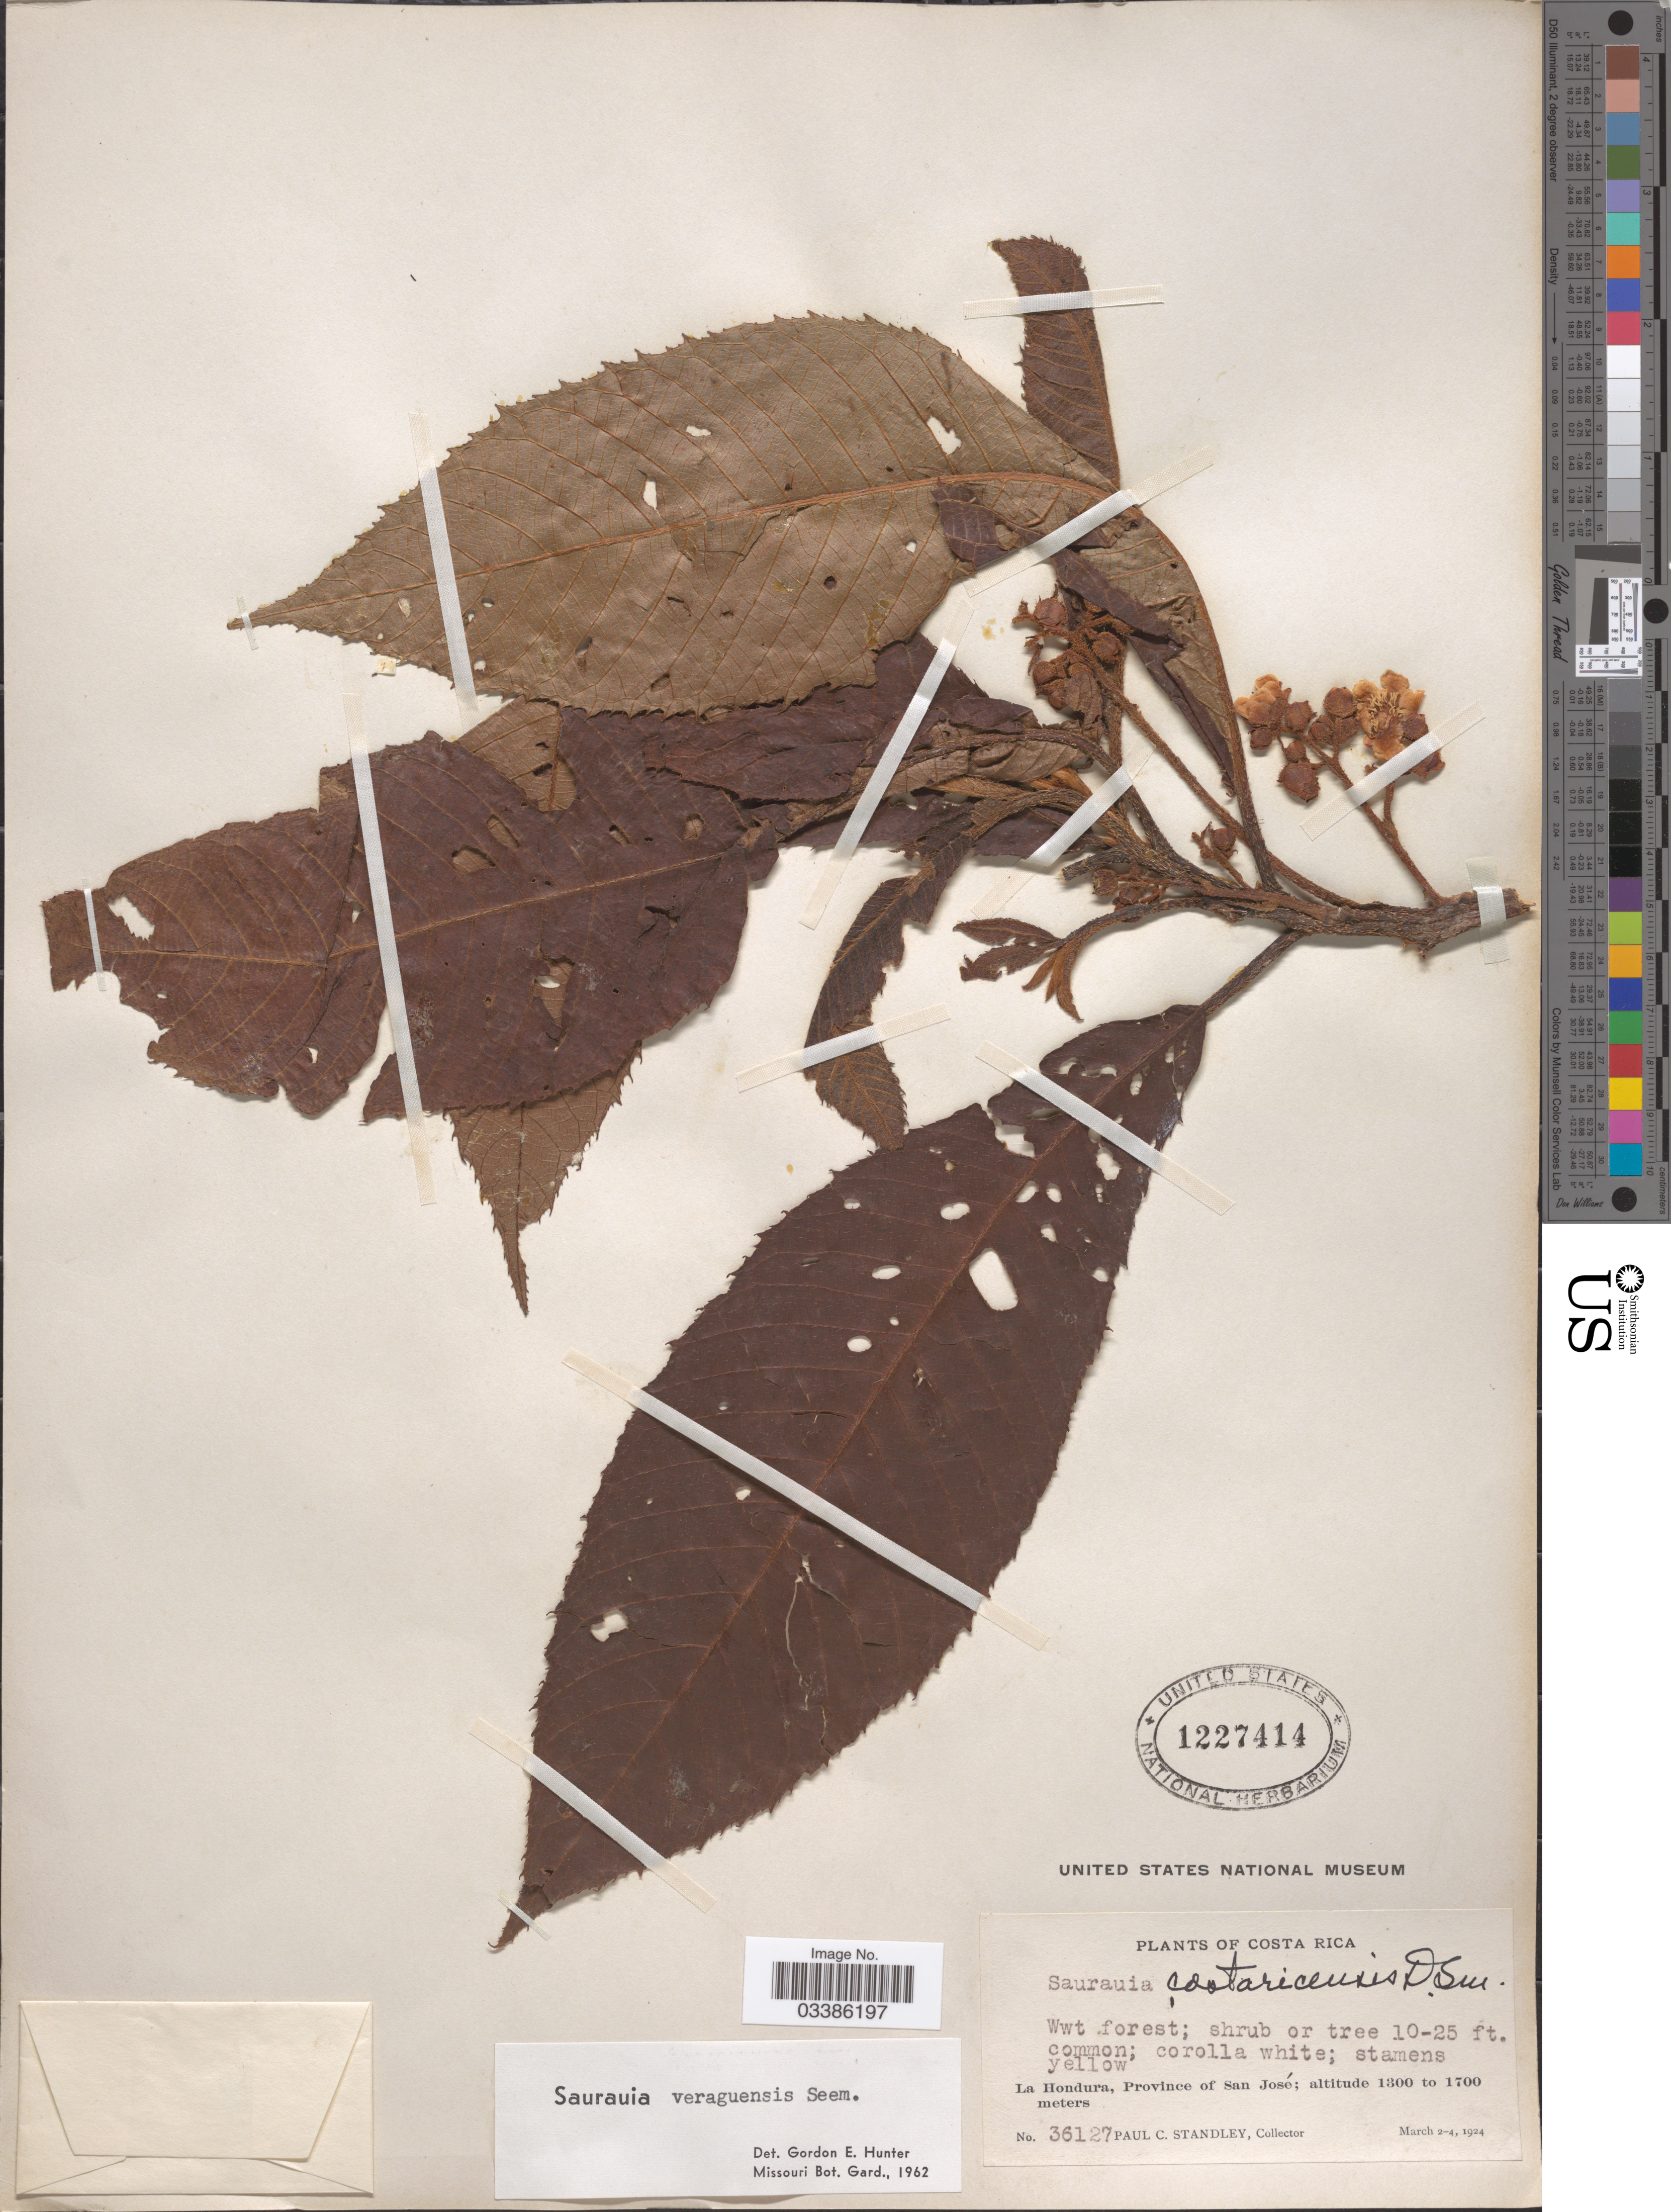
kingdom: Plantae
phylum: Tracheophyta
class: Magnoliopsida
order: Ericales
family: Actinidiaceae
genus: Saurauia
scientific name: Saurauia veraguasensis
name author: Seem.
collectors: P. C. Standley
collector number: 36127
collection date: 1924-03-02/1924-03-04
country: Costa Rica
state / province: San José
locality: La Hondura.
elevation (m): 1300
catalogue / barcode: US 1227414